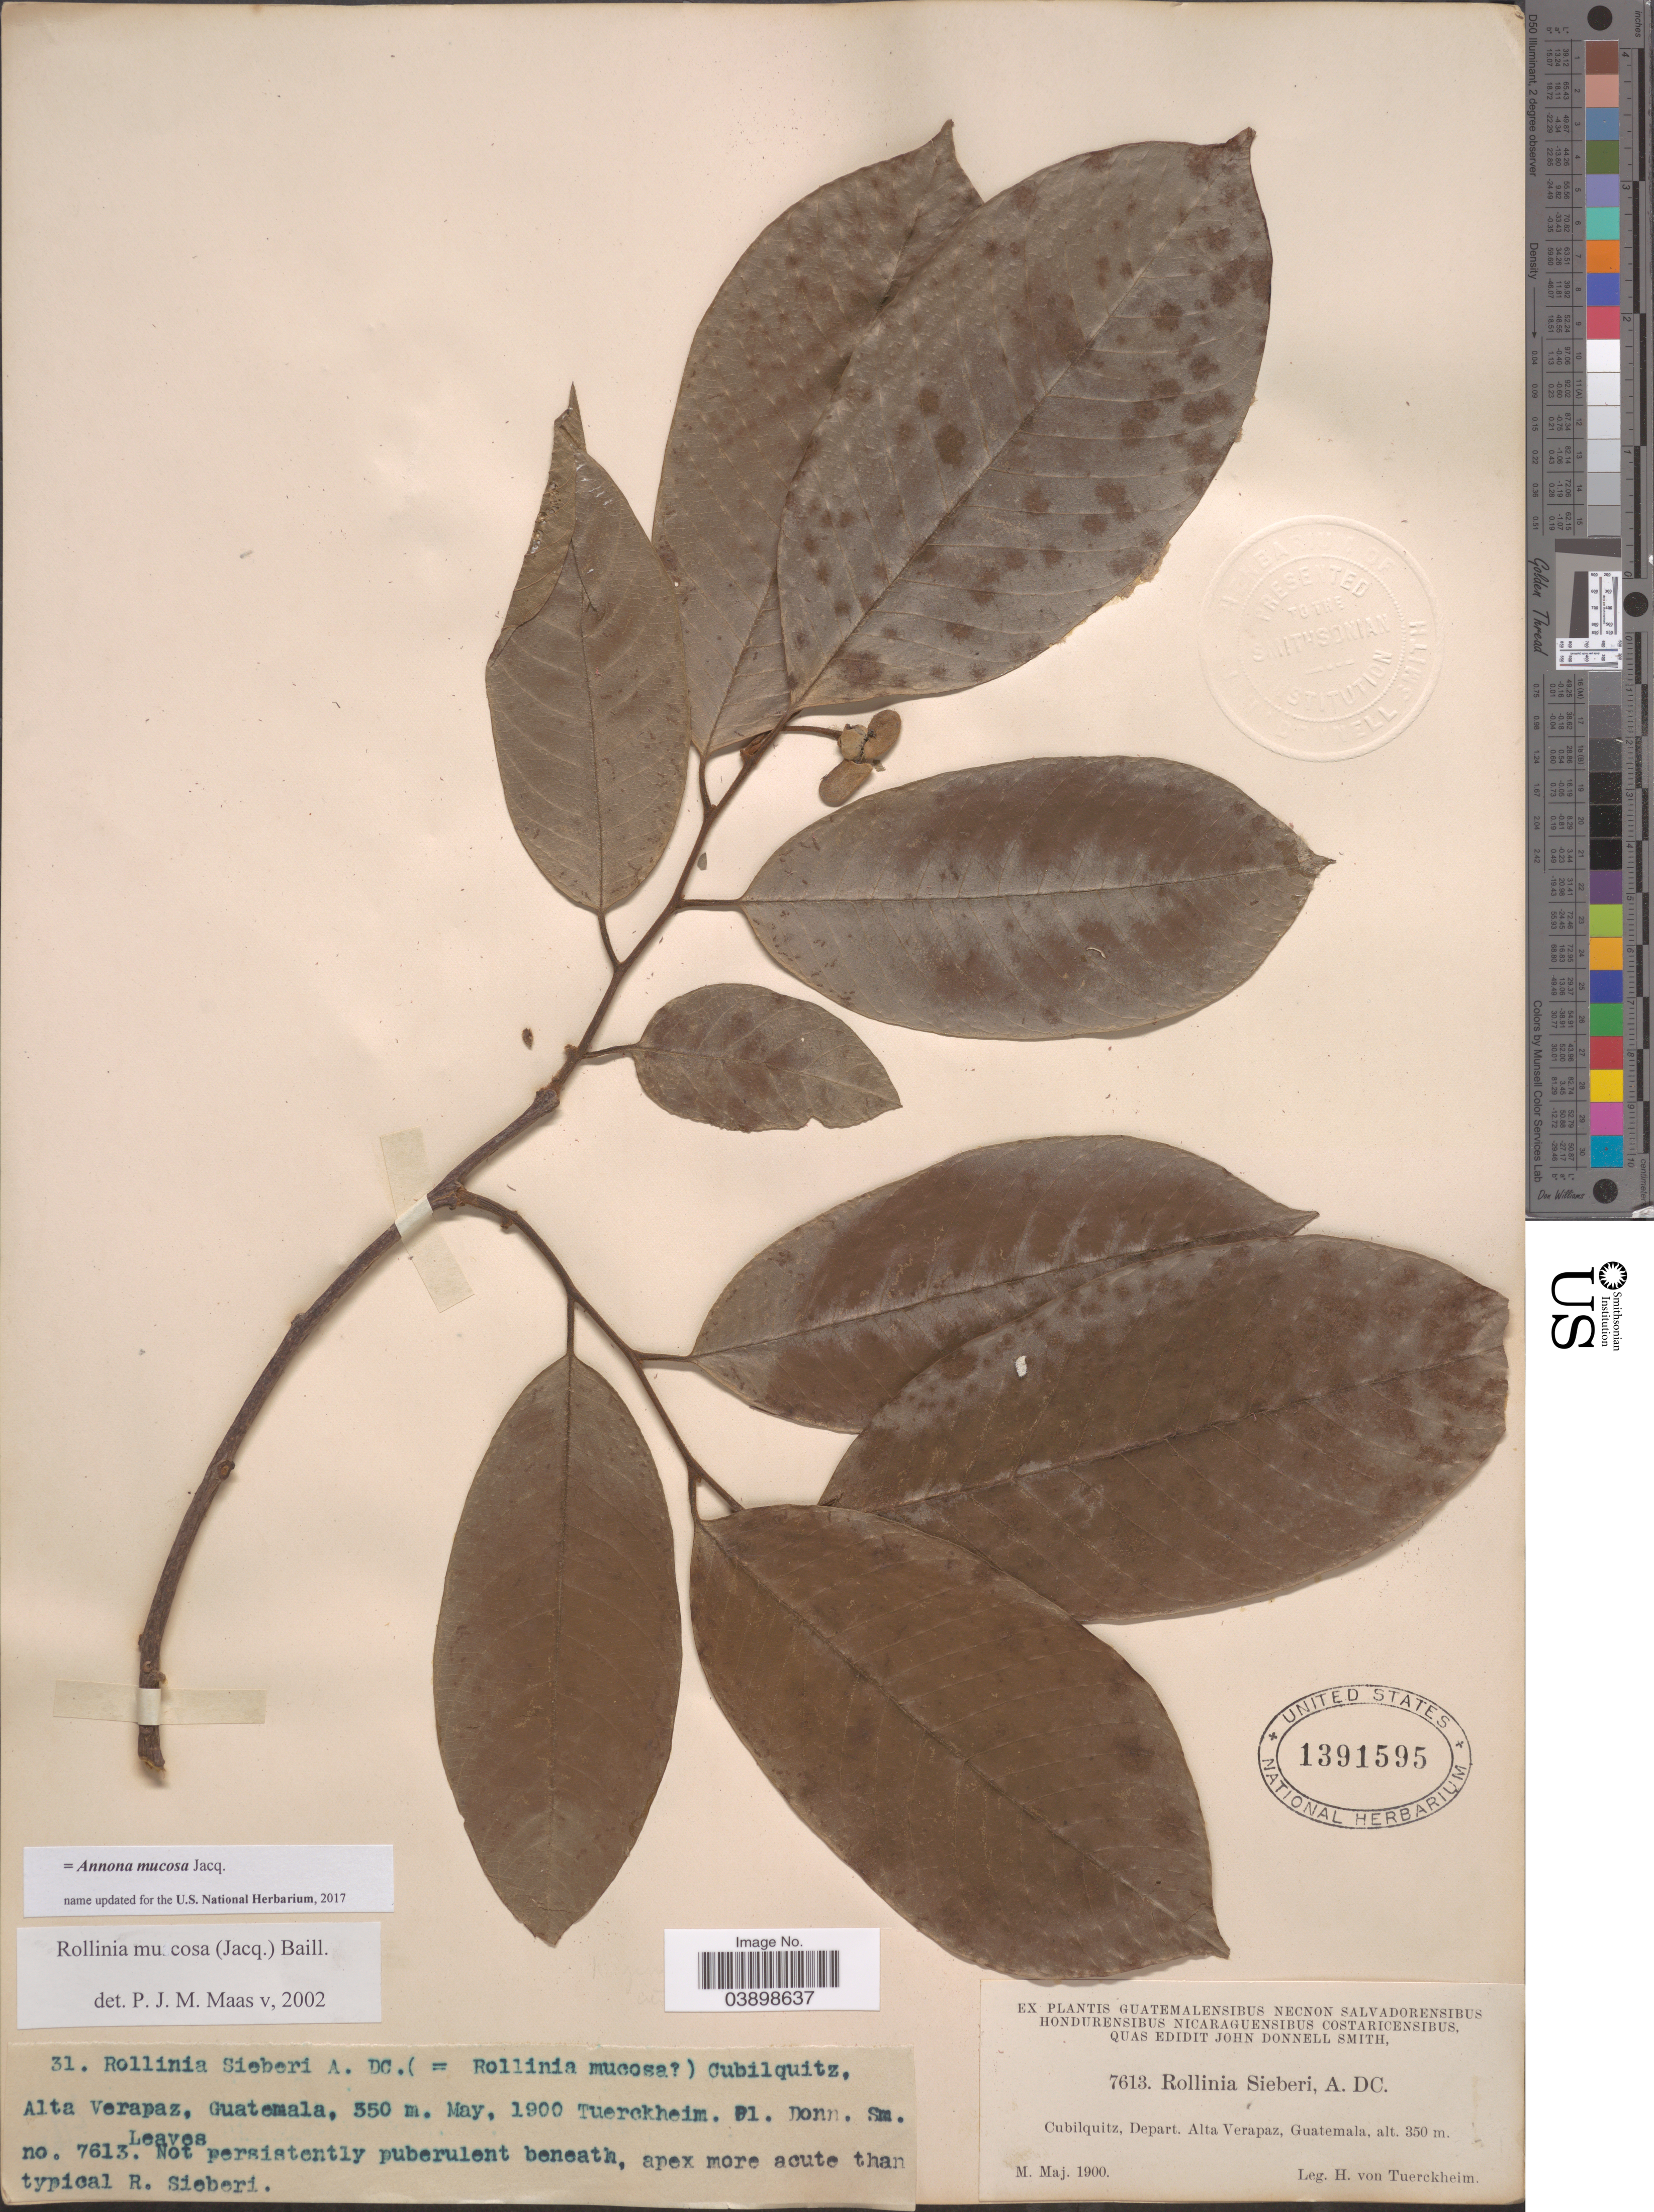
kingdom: Plantae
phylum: Tracheophyta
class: Magnoliopsida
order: Magnoliales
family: Annonaceae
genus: Annona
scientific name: Annona mucosa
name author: Jacq.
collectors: H. von Tuerckheim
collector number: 7613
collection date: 1900-05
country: Guatemala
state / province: Alta Verapaz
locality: Cubilquitz, Depart. Alta Verapaz.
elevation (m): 350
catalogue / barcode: US 1391595